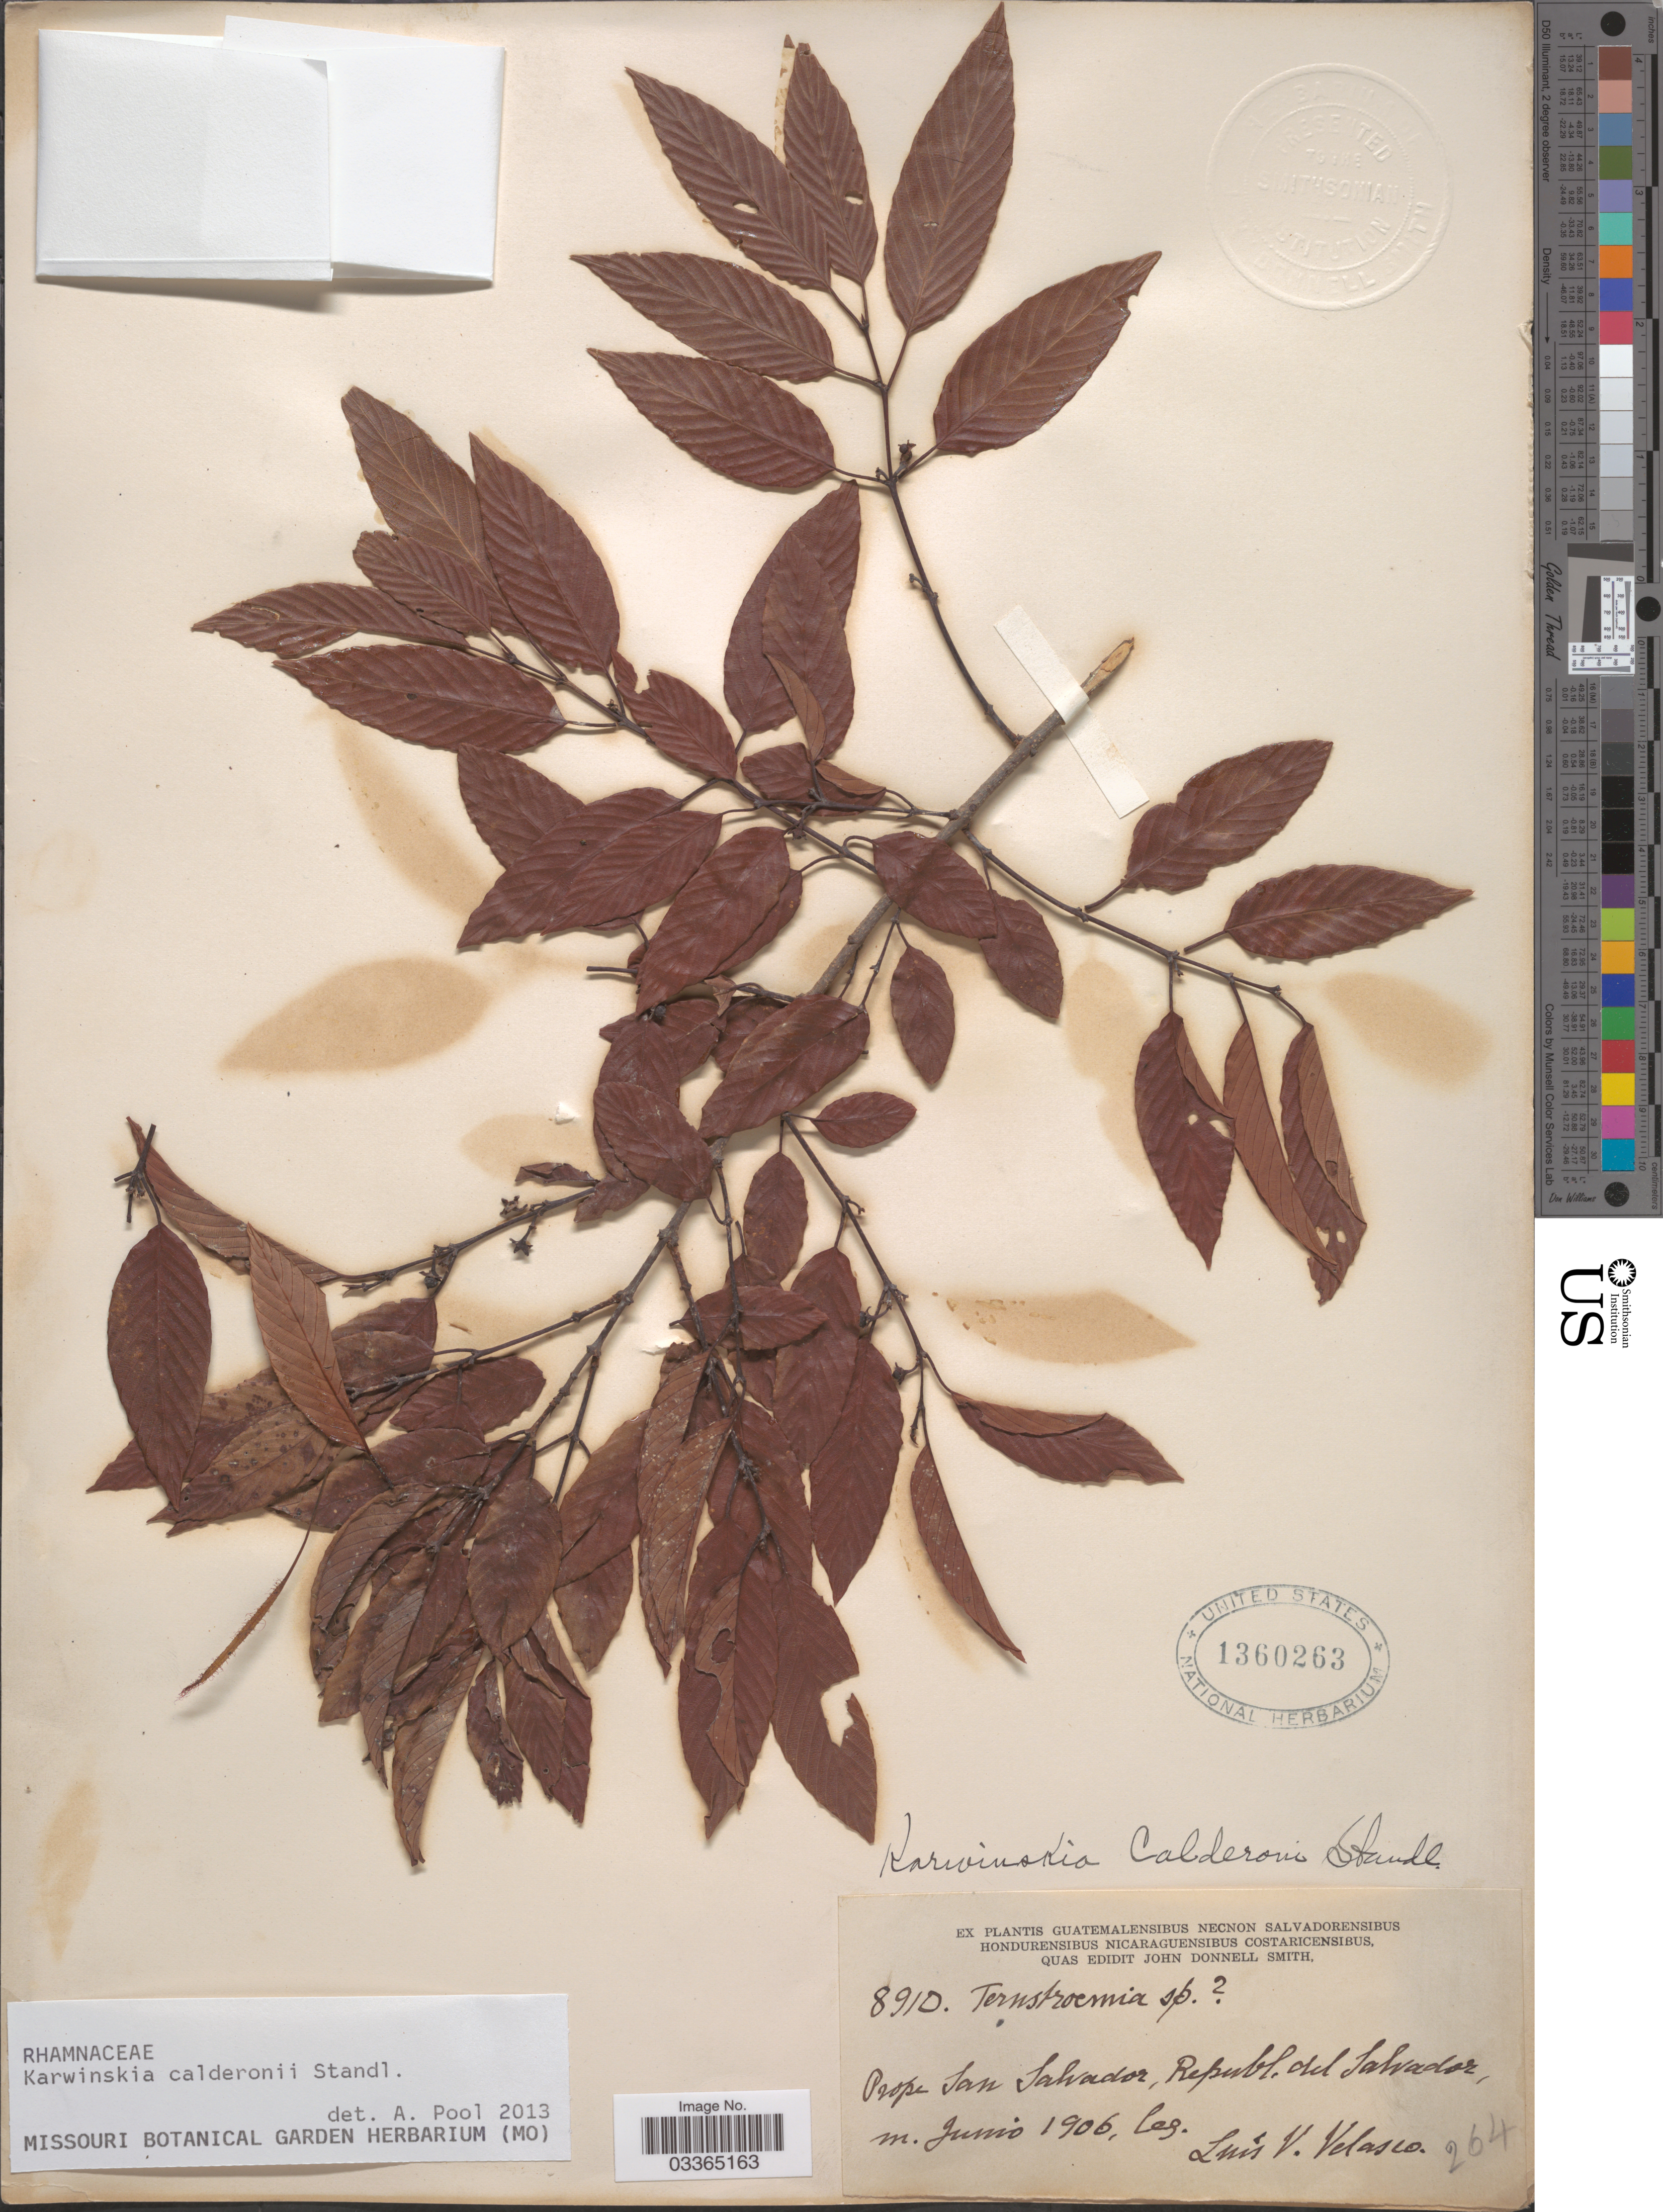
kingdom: Plantae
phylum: Tracheophyta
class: Magnoliopsida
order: Rosales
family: Rhamnaceae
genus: Karwinskia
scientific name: Karwinskia calderonii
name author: Standl.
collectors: L. Velasco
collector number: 8910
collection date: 1906-06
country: El Salvador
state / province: San Salvador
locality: Prope San Salvador, Republ. del Salvador.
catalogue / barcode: US 1360263